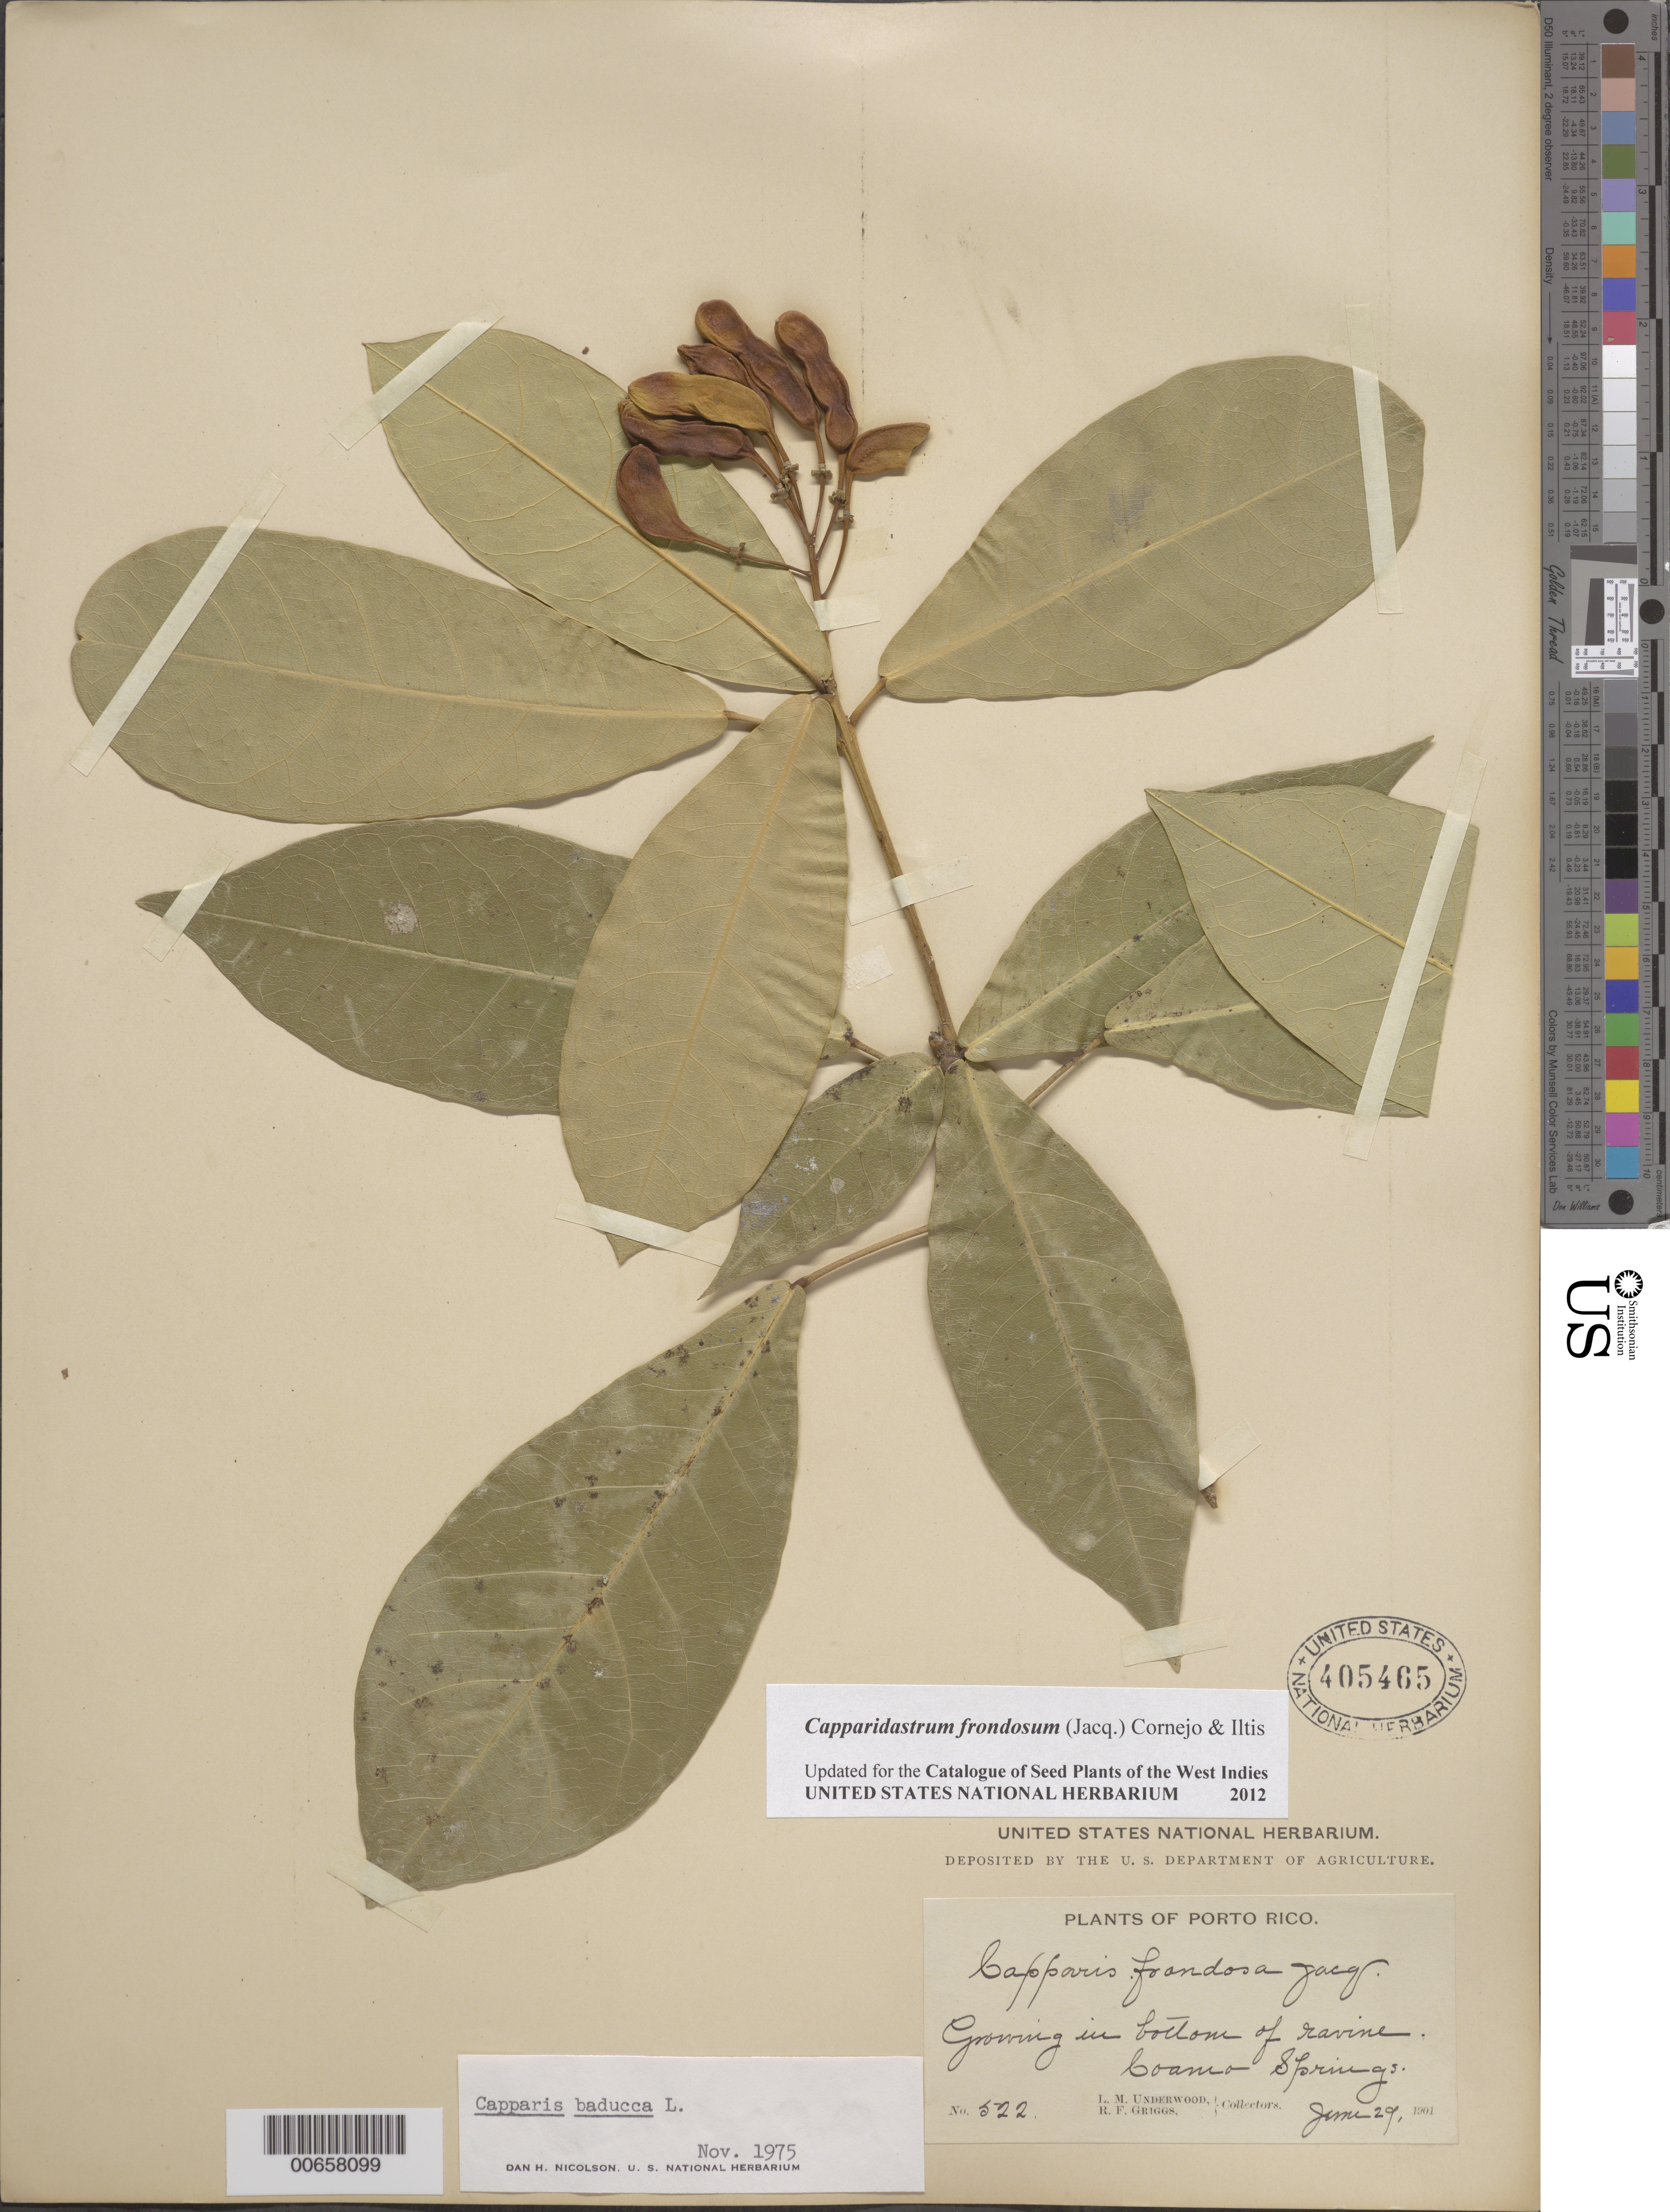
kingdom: Plantae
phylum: Tracheophyta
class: Magnoliopsida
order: Brassicales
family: Capparaceae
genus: Capparis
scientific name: Capparis baducca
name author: L.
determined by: Nicolson, Dan H.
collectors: L. M. Underwood & R. F. Griggs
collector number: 522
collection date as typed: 29 Jun 1901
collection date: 1901-06-29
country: Puerto Rico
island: Greater Antilles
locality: Coamo Springs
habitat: Growing in bottom of ravine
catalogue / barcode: US 405465